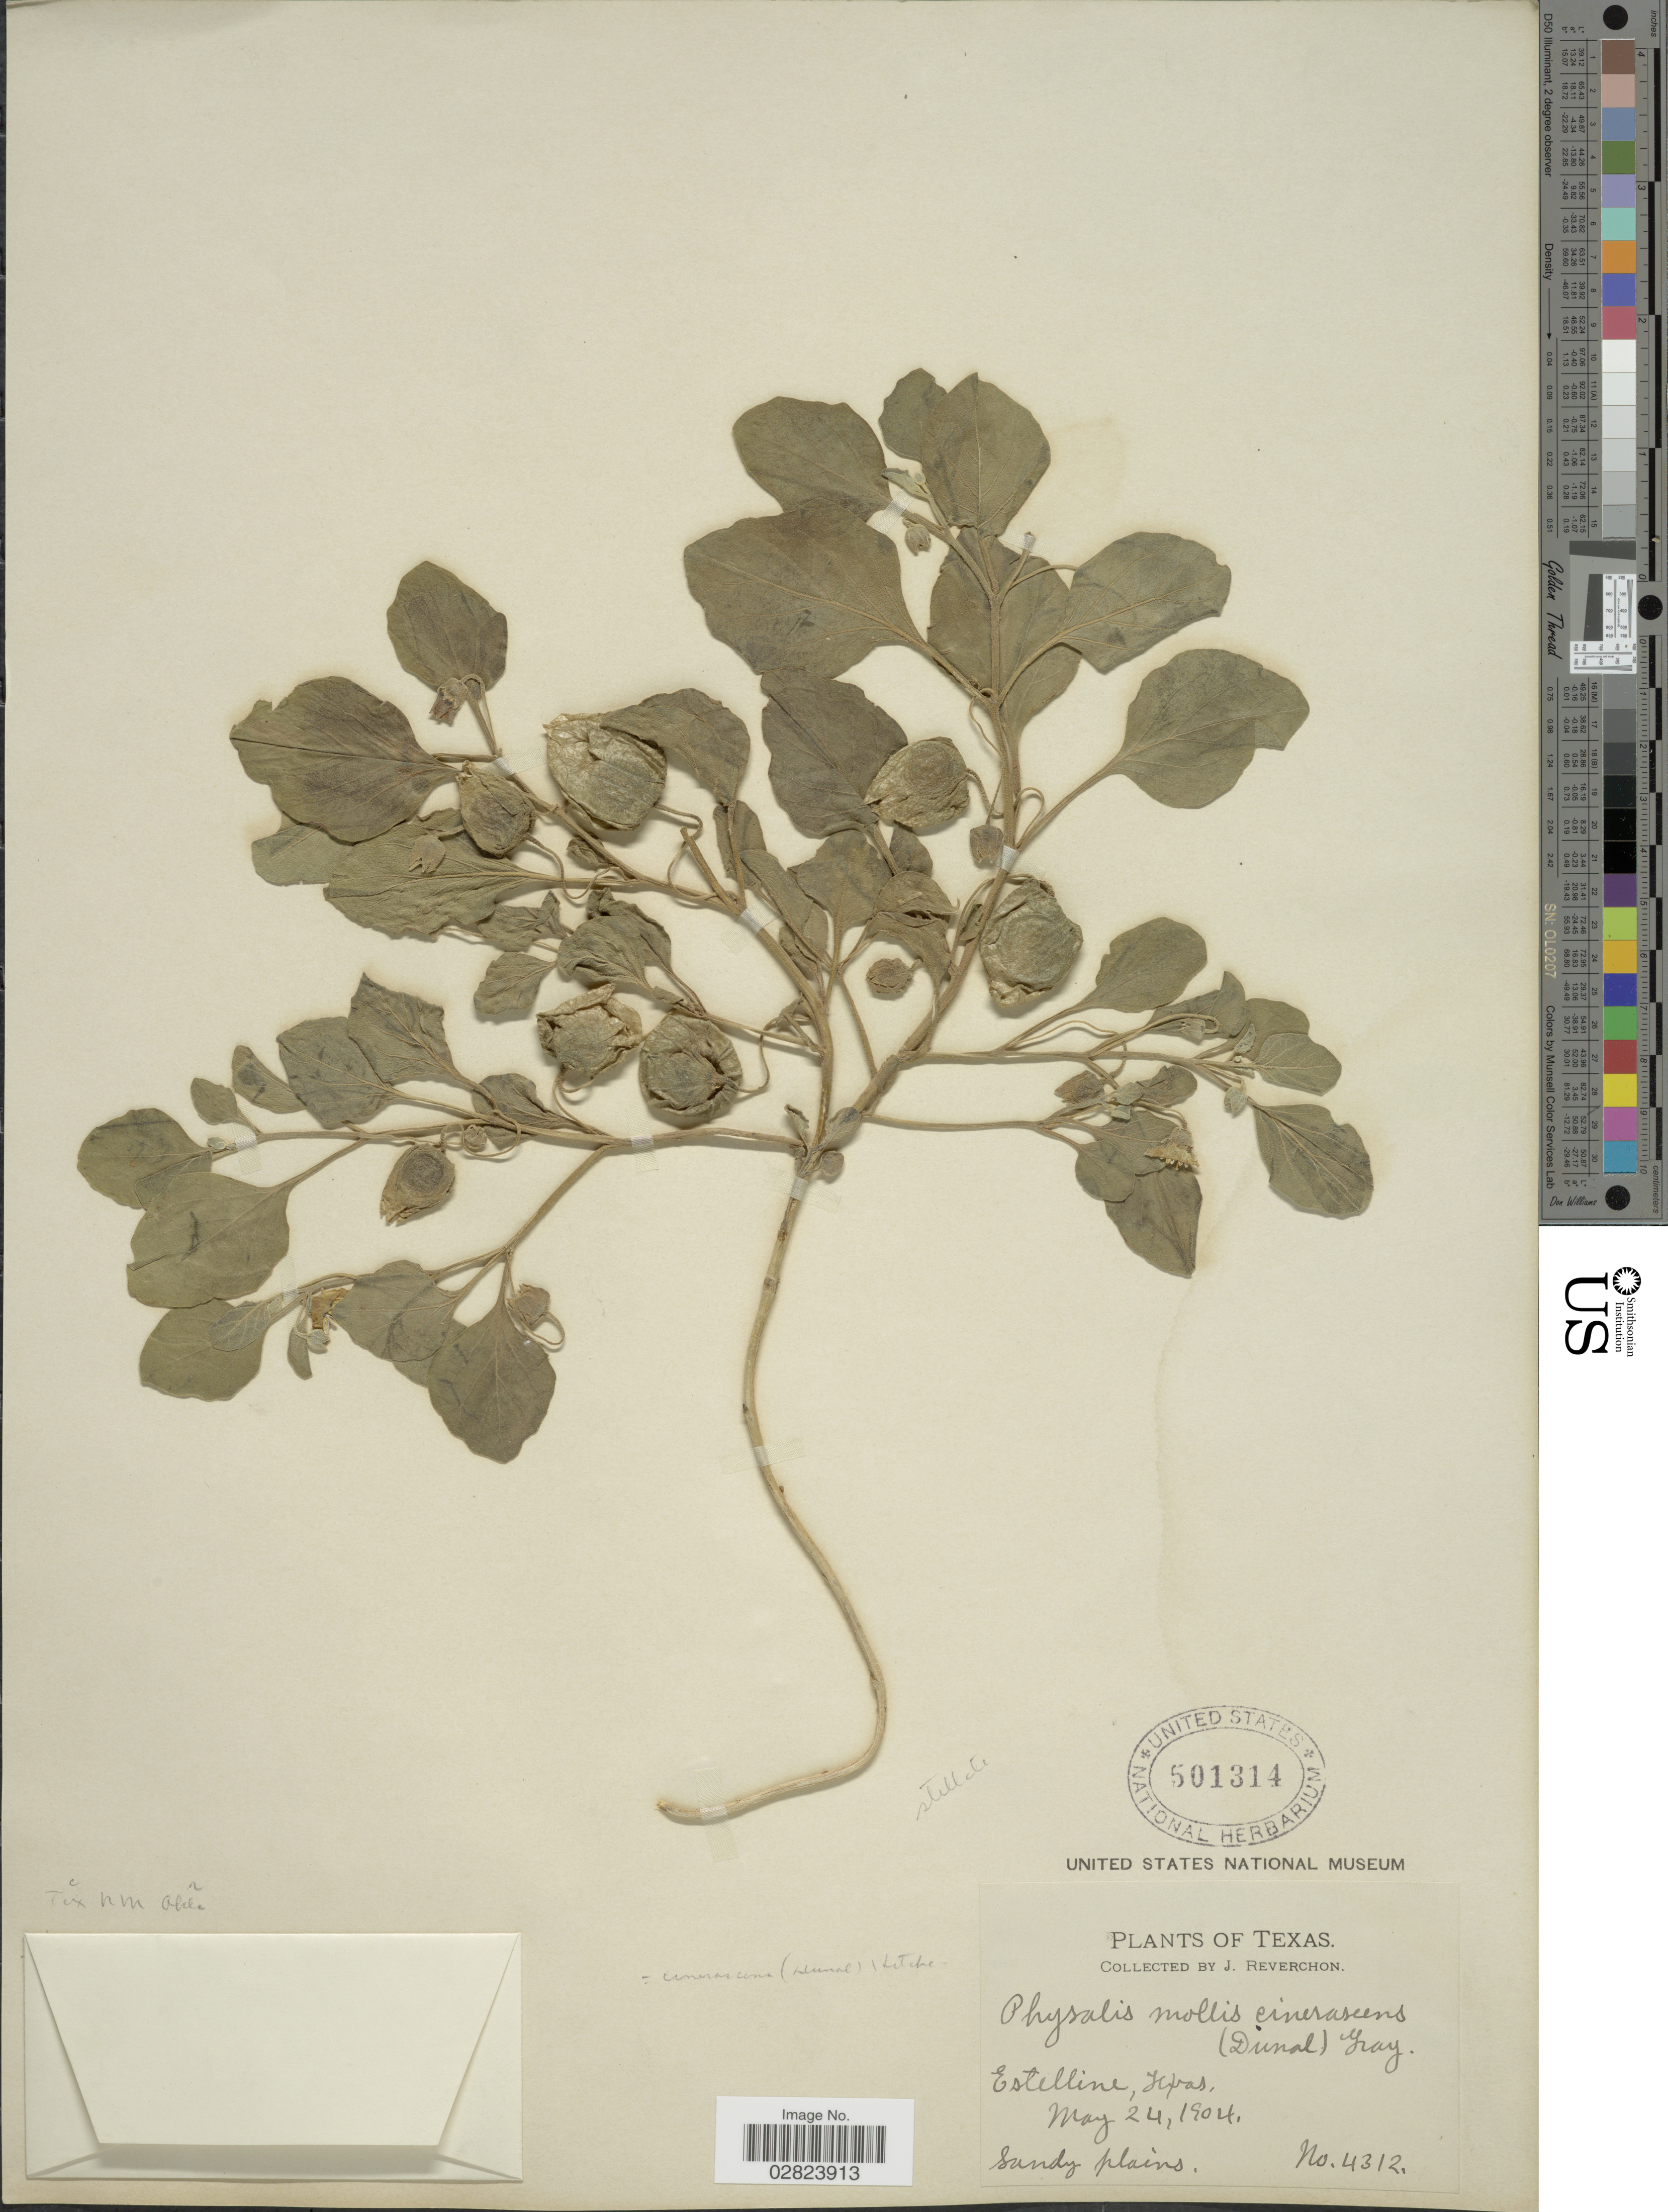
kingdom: Plantae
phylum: Tracheophyta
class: Magnoliopsida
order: Solanales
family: Solanaceae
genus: Physalis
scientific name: Physalis mollis var. cinerascens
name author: (Dunal) A. Gray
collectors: J. Reverchon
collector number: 4312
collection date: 1904-05-24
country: United States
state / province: Texas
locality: Estelline.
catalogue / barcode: US 501314